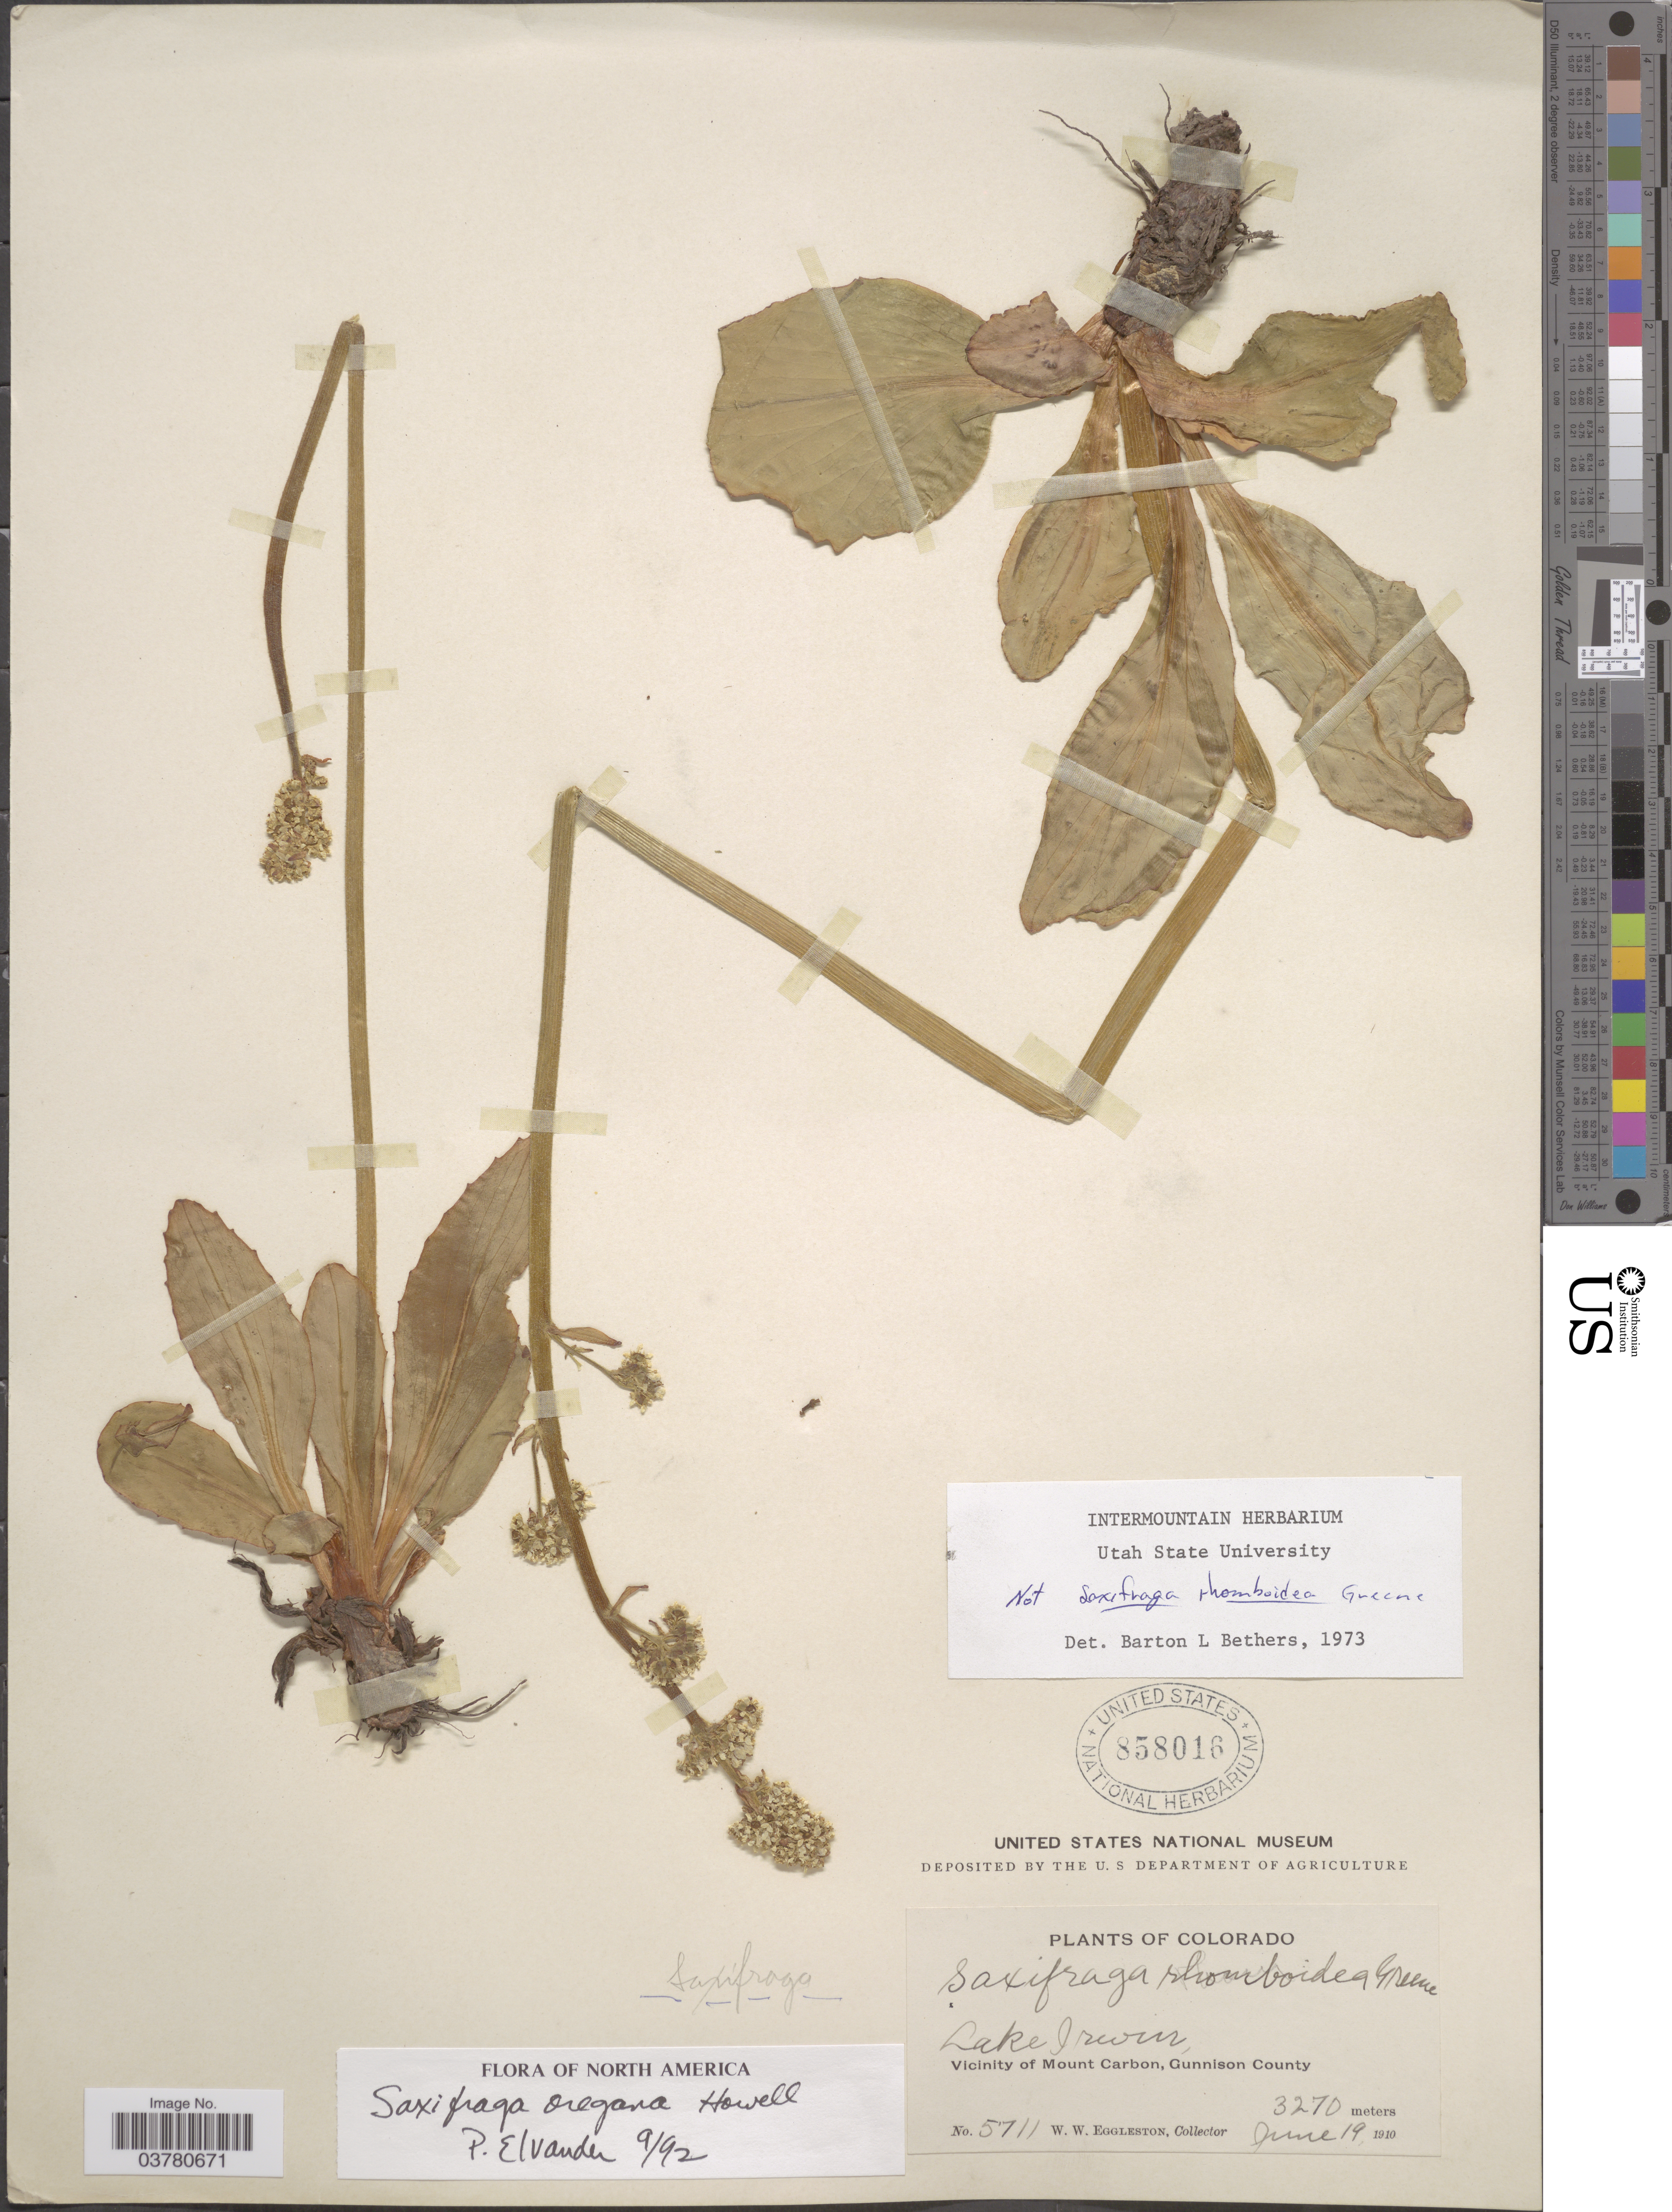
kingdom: Plantae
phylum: Tracheophyta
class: Magnoliopsida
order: Saxifragales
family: Saxifragaceae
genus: Micranthes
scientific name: Micranthes oregana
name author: (Howell) Small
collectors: W. W. Eggleston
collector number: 5711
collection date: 1910-06-19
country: United States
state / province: Colorado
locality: Lake Irwin, Vicinity of Mount Carbon, Gunnison County.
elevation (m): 3270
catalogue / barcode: US 858016